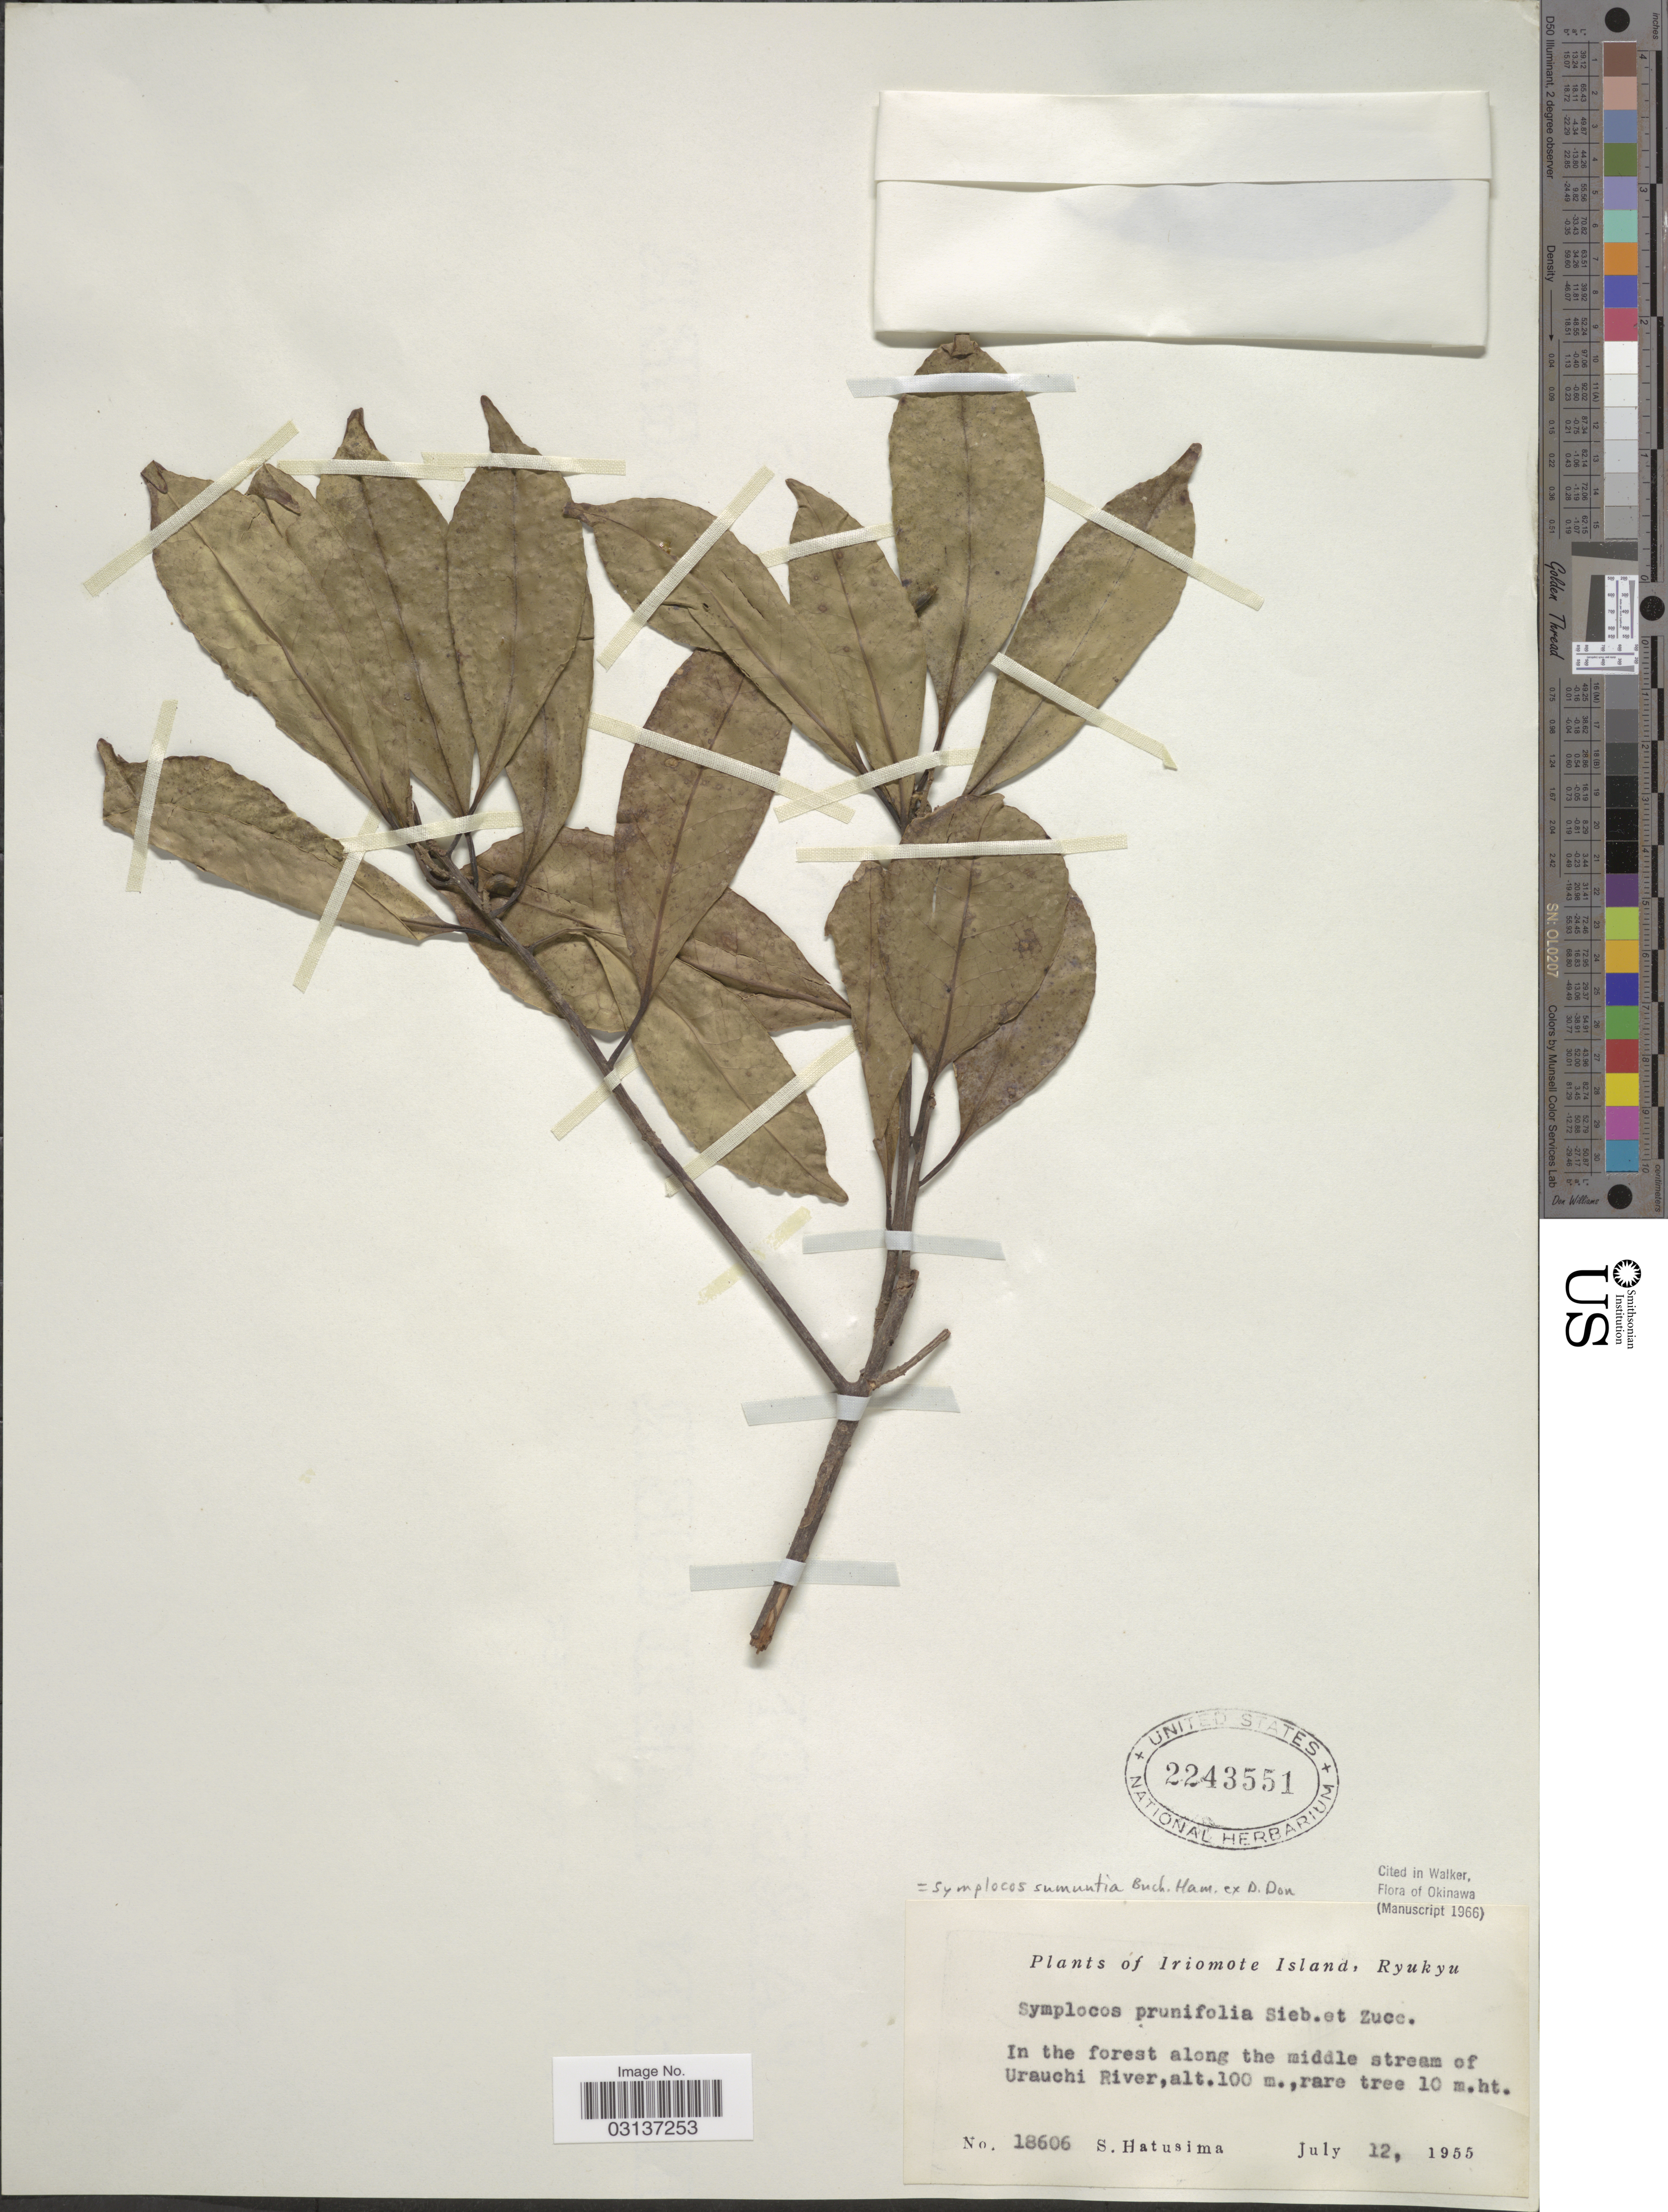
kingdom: Plantae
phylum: Tracheophyta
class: Magnoliopsida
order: Ericales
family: Symplocaceae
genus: Symplocos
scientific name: Symplocos sumuntia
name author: Buch.-Ham. ex D. Don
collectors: S. Hatusima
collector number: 18606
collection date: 1955-07-12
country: Japan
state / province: Okinawa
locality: Iriomote Island, Ryukyu. In the forest along the middle stream of Urauchi River.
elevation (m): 100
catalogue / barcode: US 2243551